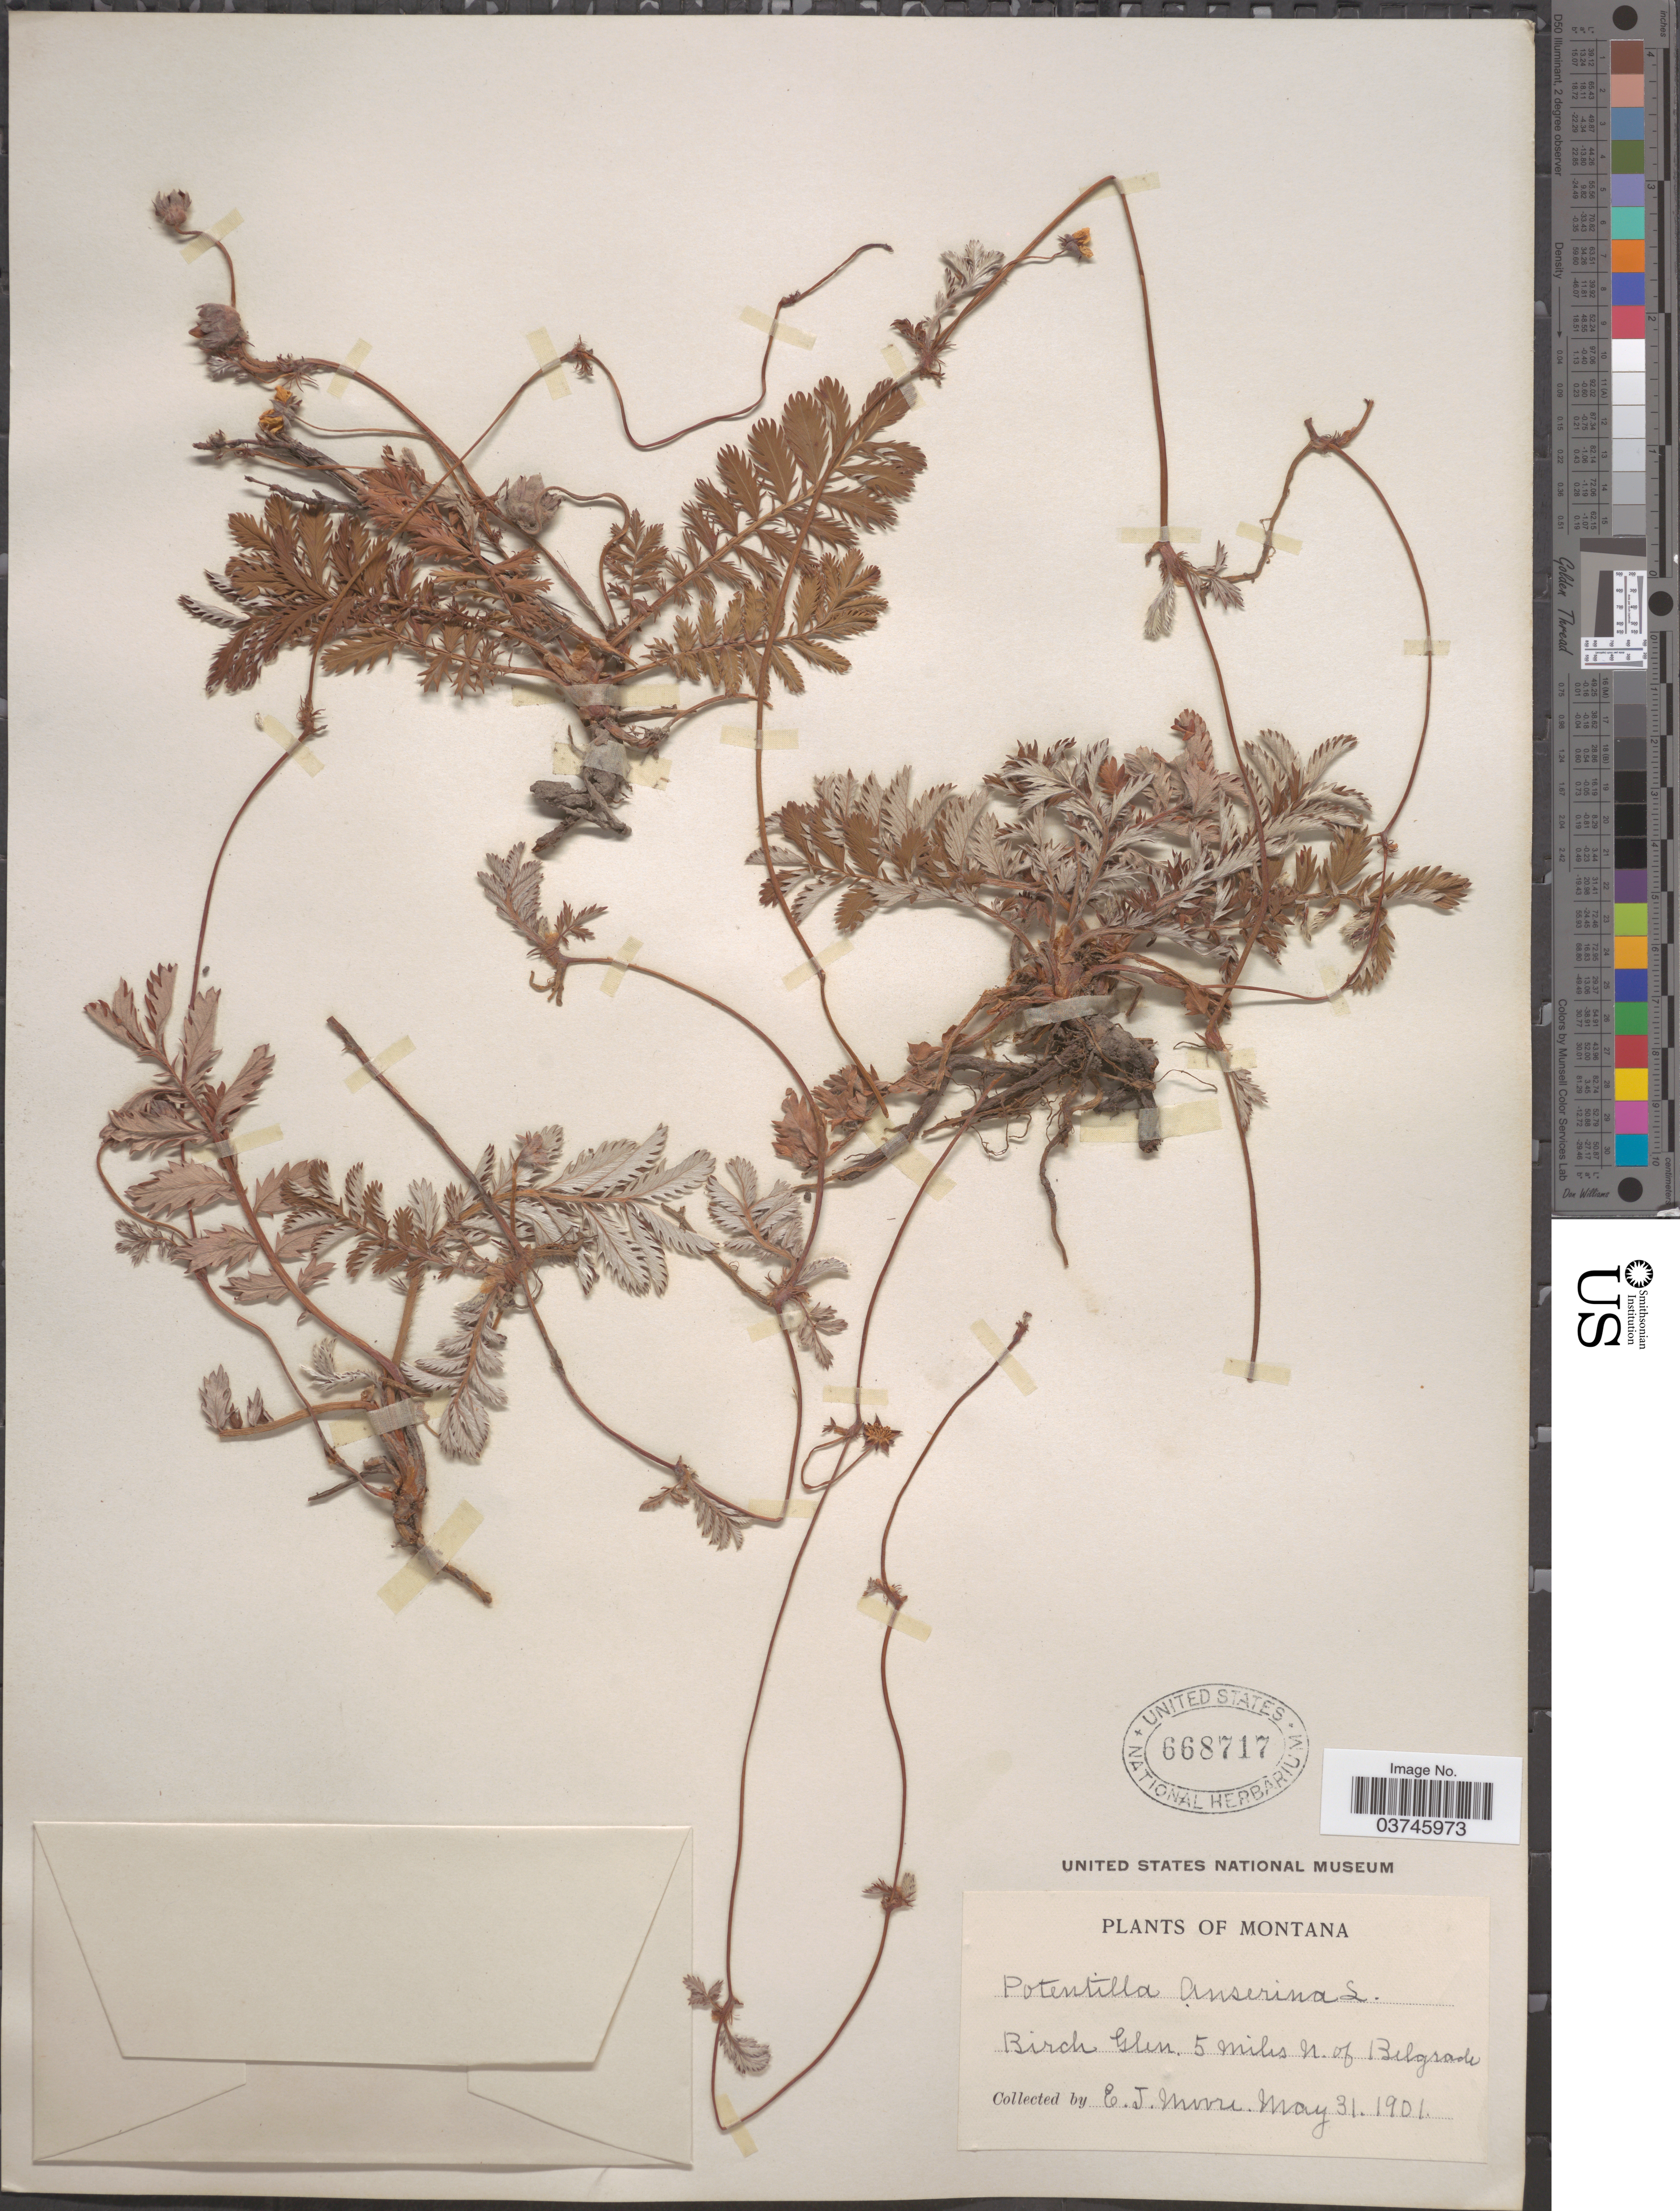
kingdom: Plantae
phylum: Tracheophyta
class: Magnoliopsida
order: Rosales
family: Rosaceae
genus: Argentina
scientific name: Argentina anserina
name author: (L.) Rydb.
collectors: E. Moore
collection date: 1901-05-31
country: United States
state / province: Montana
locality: Birch Glen 5 miles N. of Belgrade.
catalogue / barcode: US 668717